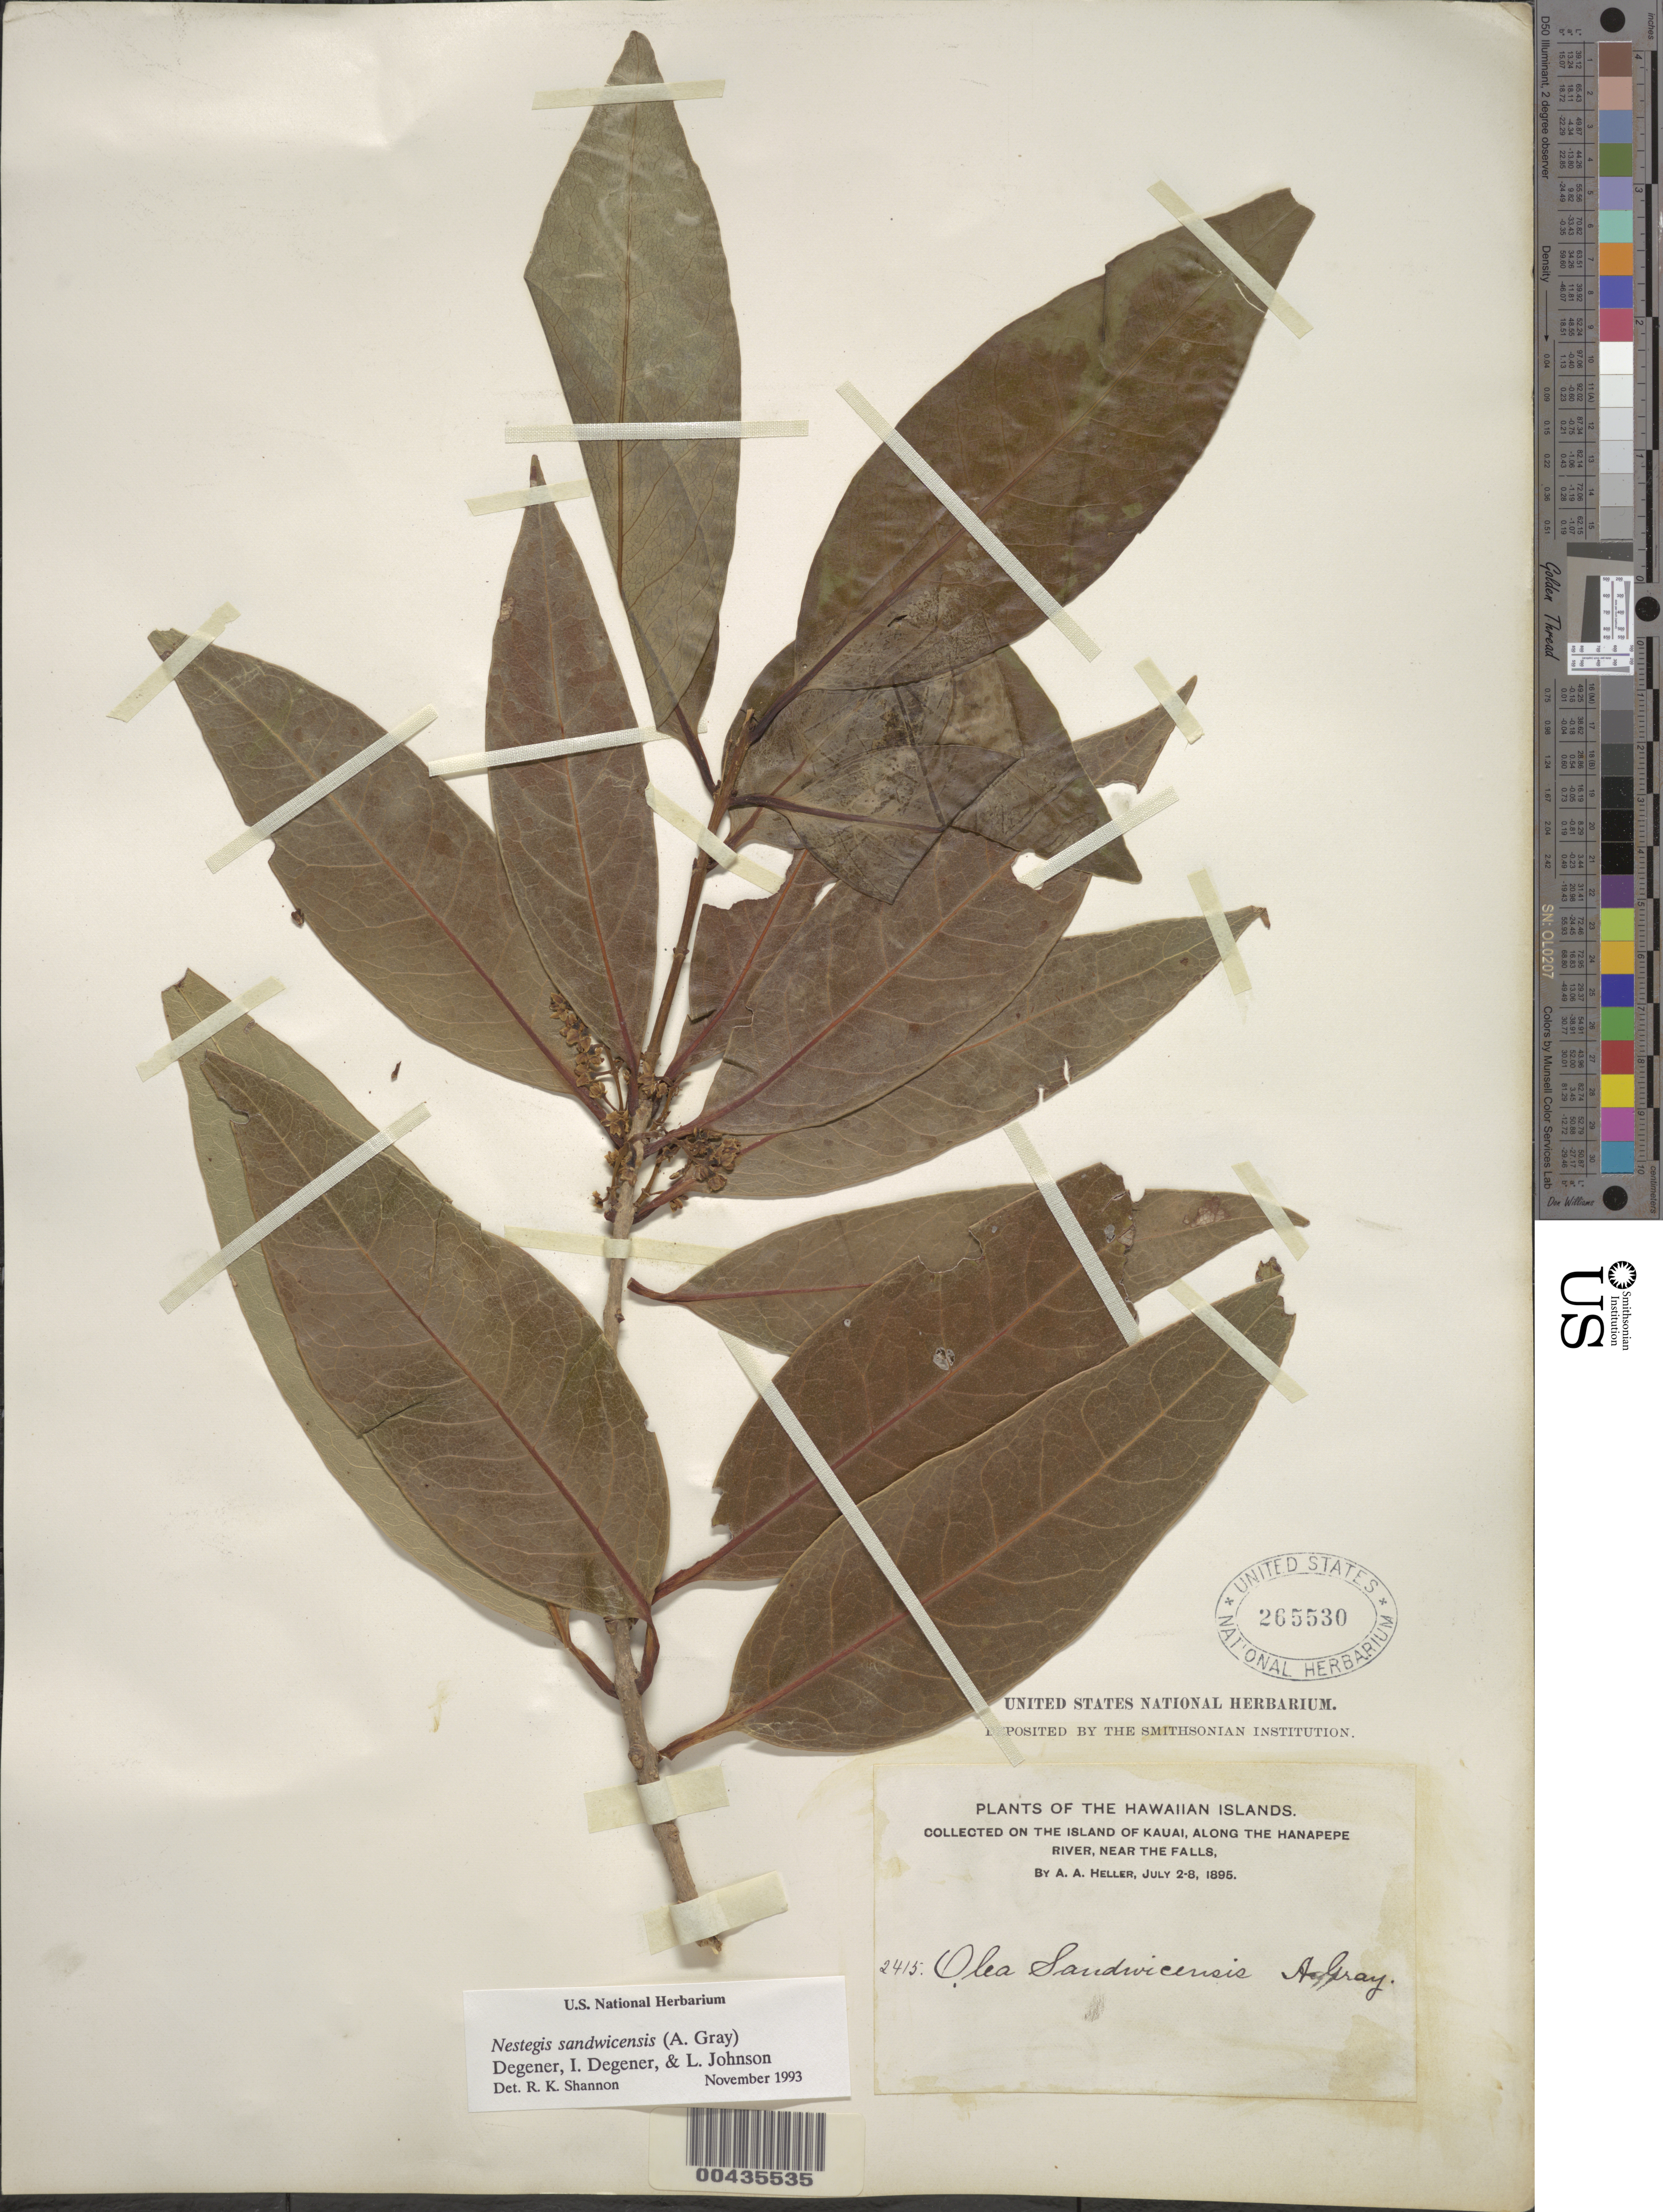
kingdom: Plantae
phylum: Tracheophyta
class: Magnoliopsida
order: Lamiales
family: Oleaceae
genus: Notelaea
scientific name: Notelaea sandwicensis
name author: (A. Gray) Hong-Wa & Besnard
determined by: Wagner, W. L., (BOT), Smithsonian Institution - National Museum of Natural History (UNITED STATES)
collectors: A. A. Heller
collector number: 2415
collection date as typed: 2 Jul 1895 to 8 Jul 1895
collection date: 1895-07-02/1895-07-08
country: United States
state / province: Hawaii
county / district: Kauai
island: Kaua'i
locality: Along the Hanapepe River, Kauai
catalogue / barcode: US 265530